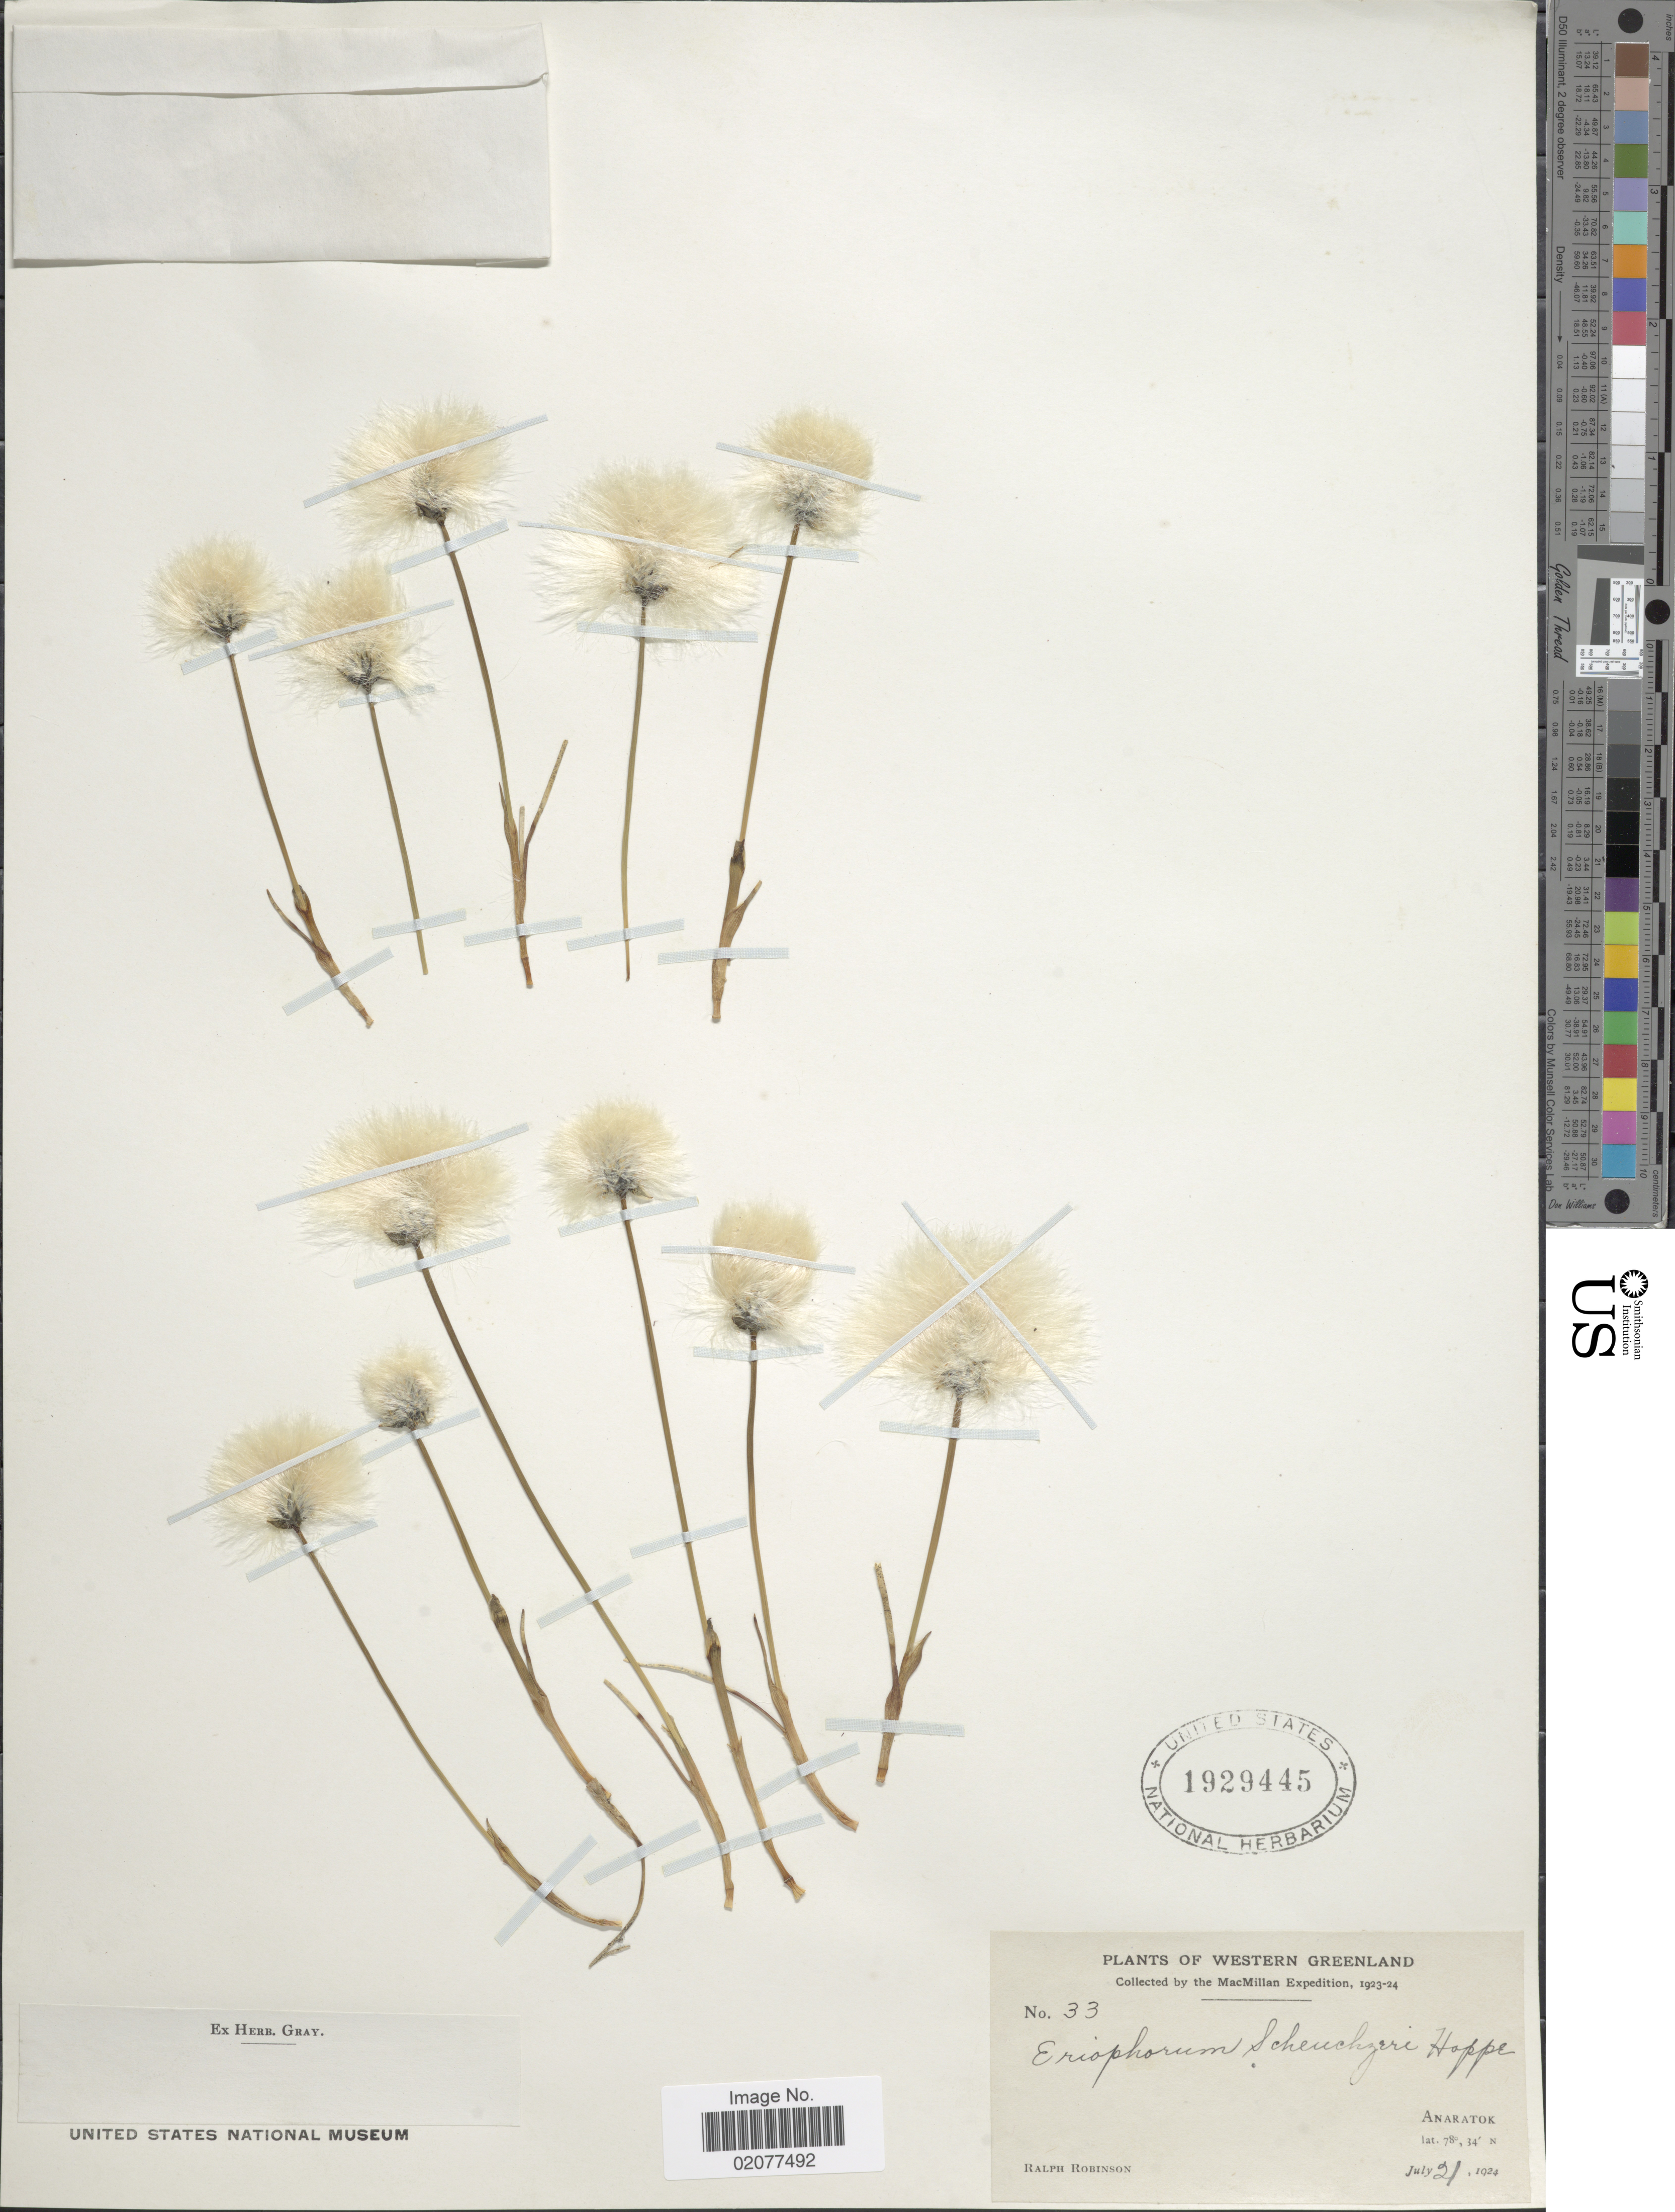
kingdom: Plantae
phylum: Tracheophyta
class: Liliopsida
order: Poales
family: Cyperaceae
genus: Eriophorum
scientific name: Eriophorum scheuchzeri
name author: Hoppe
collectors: R. Robinson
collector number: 33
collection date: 1924-07-21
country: Greenland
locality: Western Greenland. Anaratok.Anaratok.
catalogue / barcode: US 1929445